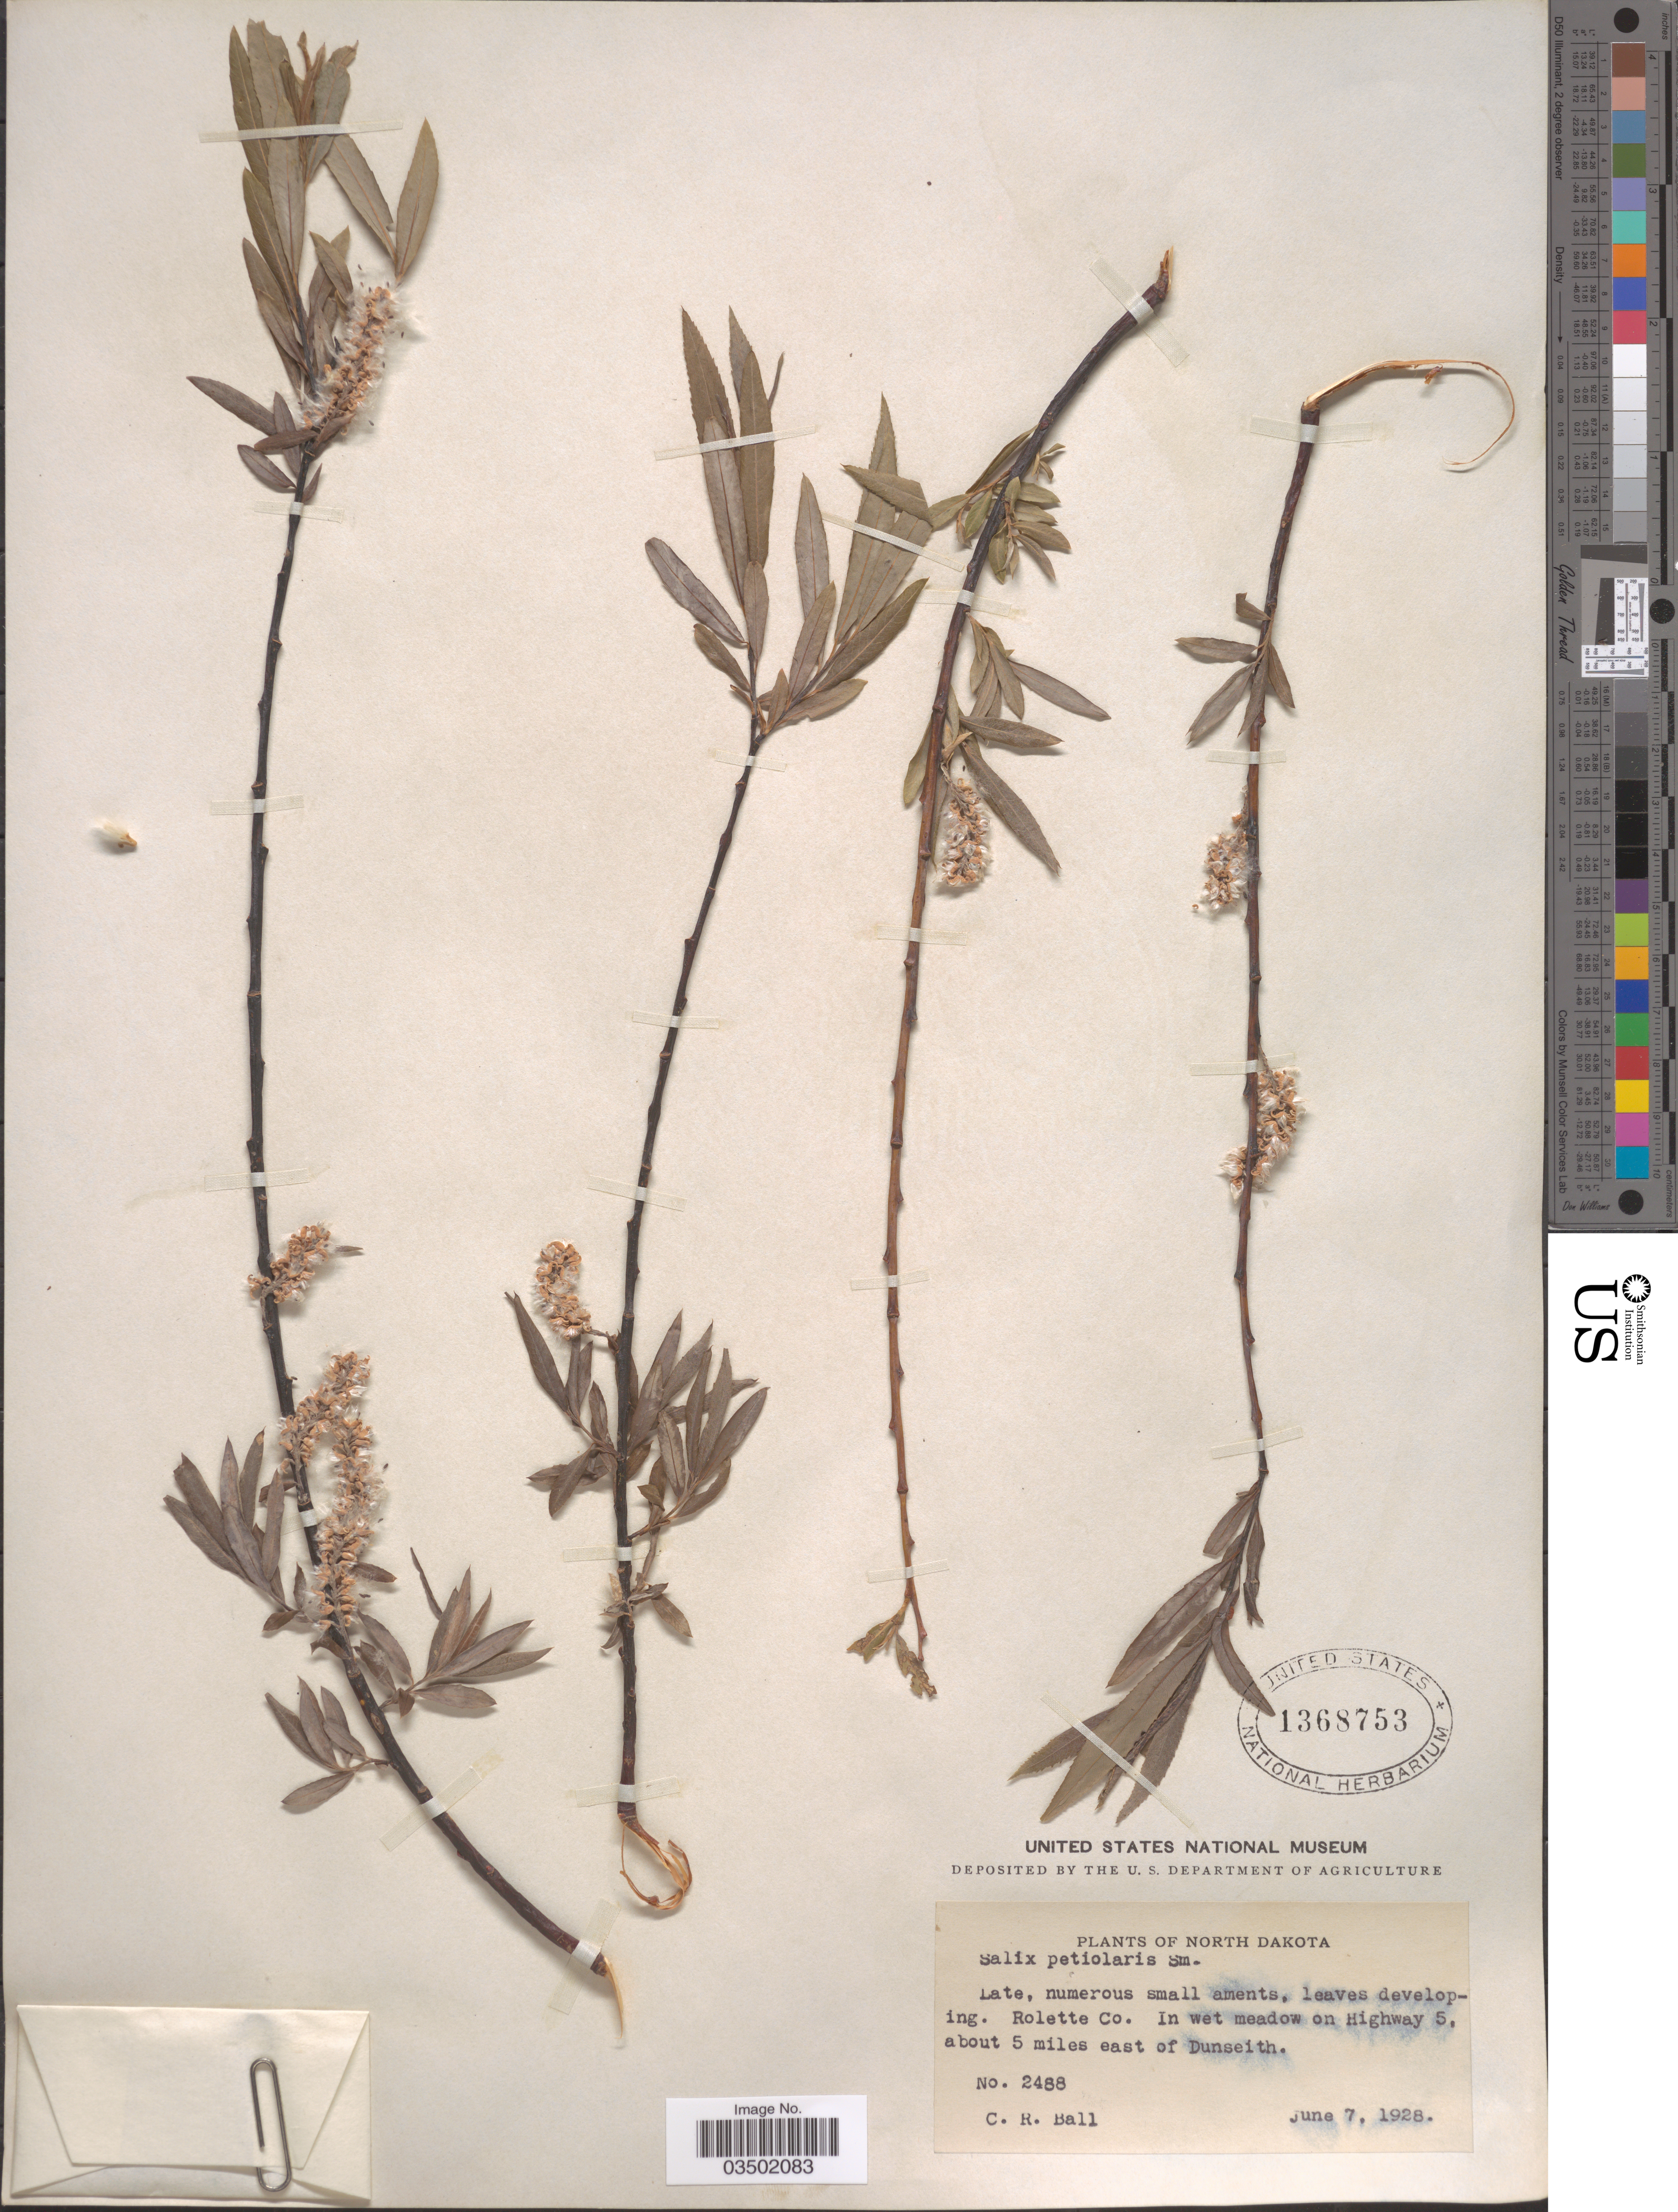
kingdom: Plantae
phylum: Tracheophyta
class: Magnoliopsida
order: Malpighiales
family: Salicaceae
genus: Salix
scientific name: Salix petiolaris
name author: Sm.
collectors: C. R. Ball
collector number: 2488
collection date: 1928-06-07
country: United States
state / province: North Dakota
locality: Rolette Co. On Highway 5, about 5 mi. east of Dunseith.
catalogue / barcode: US 1368753